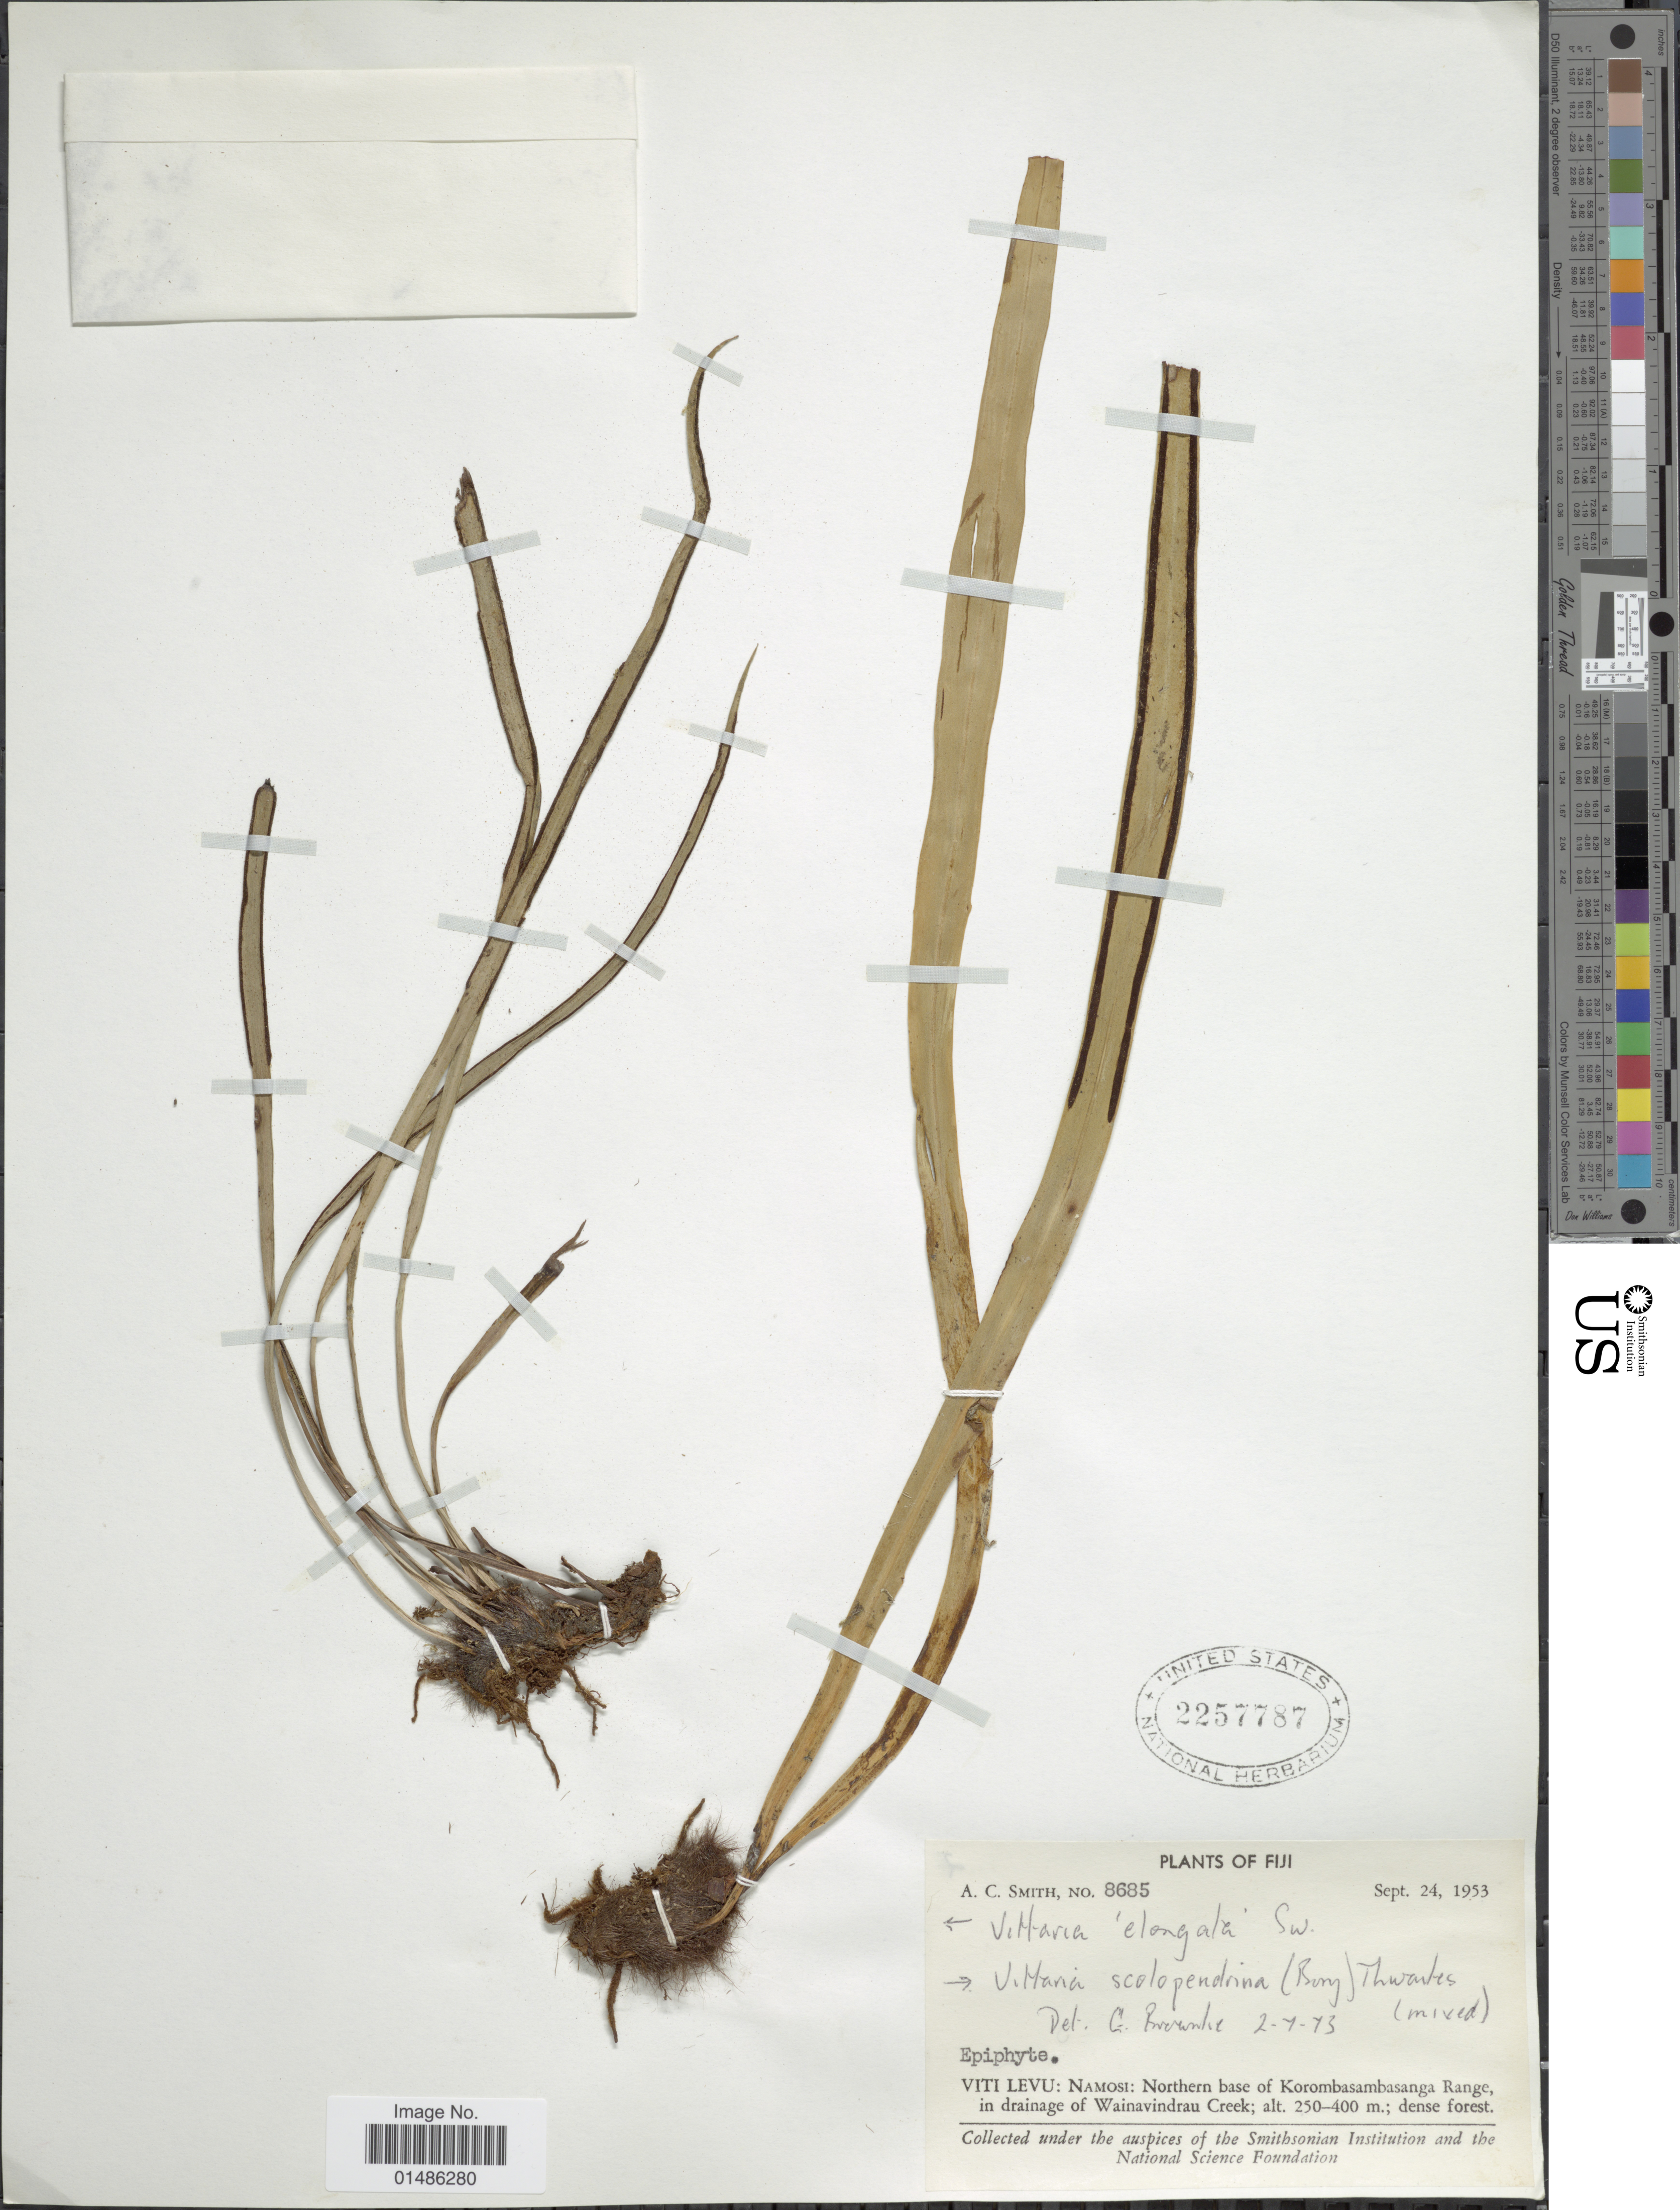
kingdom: Plantae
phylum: Tracheophyta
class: Polypodiopsida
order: Polypodiales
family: Pteridaceae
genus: Haplopteris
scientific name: Haplopteris elongata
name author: (Sw.) Crane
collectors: A. C. Smith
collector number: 8685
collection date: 1953-09-24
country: Fiji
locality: Viti Levu: Namosi: Northern base of Korombasambasanga Range, in drainage of Wainavindrau Creek.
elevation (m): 250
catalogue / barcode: US 2257787